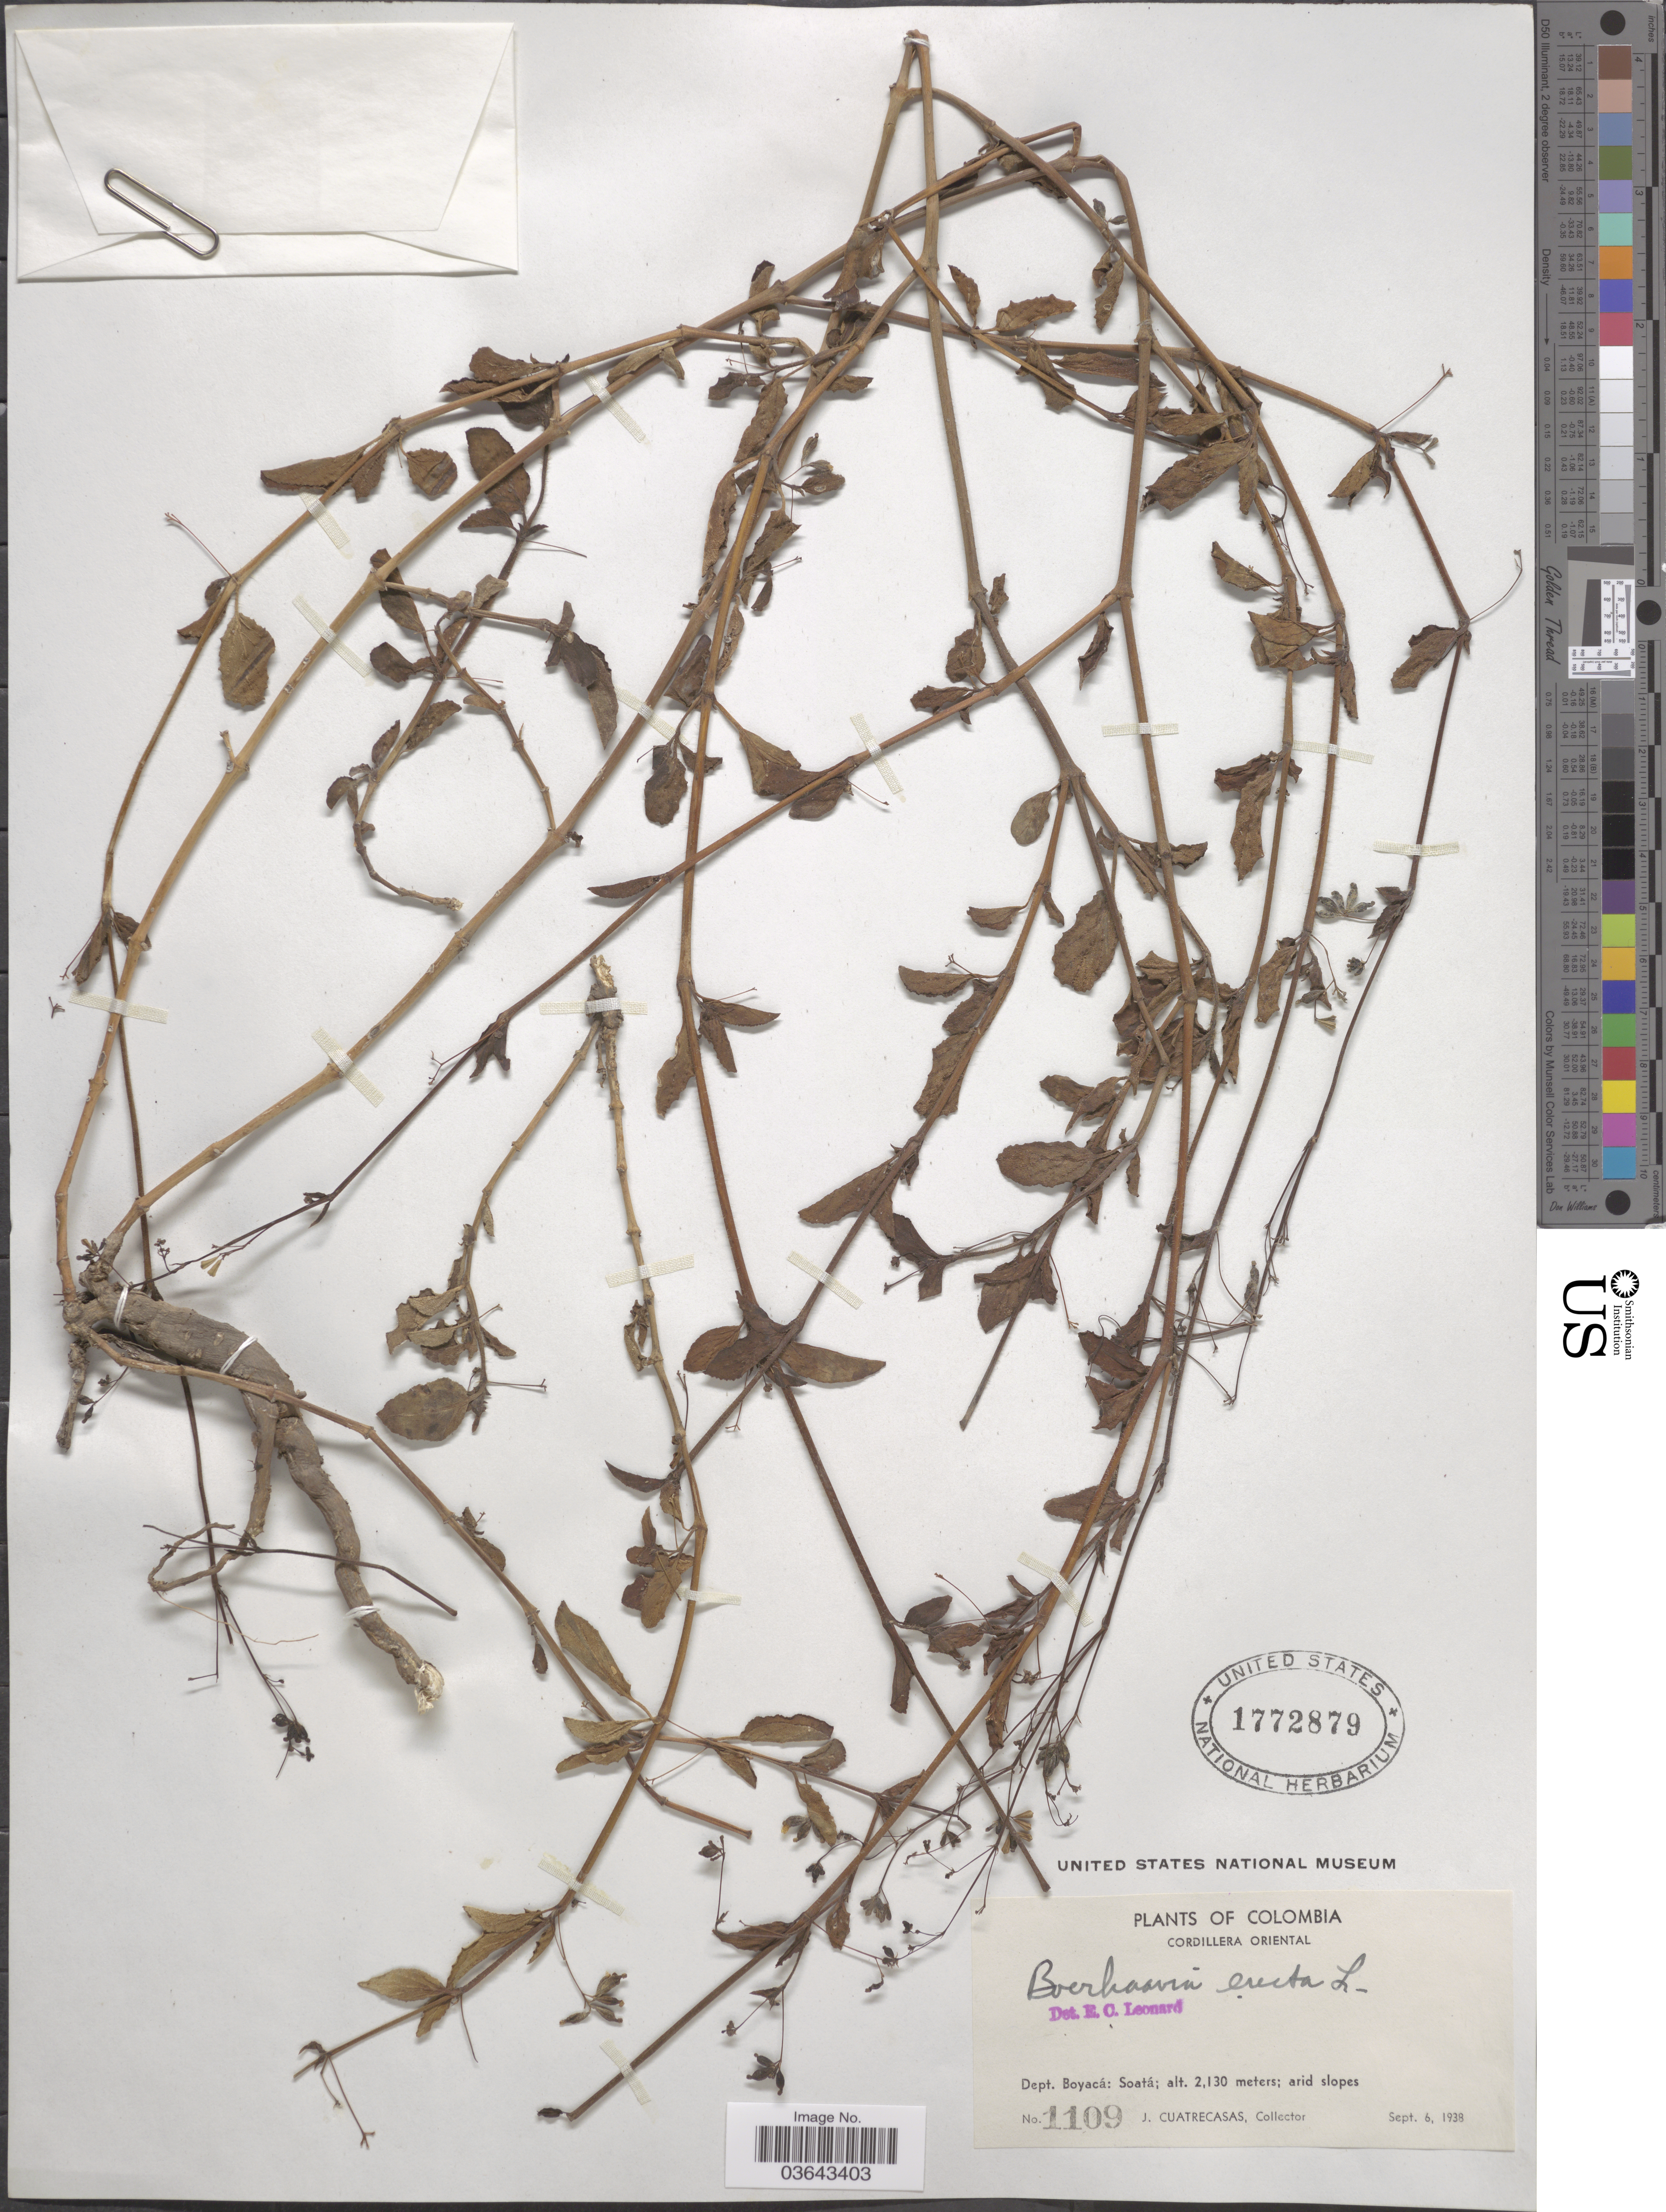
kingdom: Plantae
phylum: Tracheophyta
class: Magnoliopsida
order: Caryophyllales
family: Nyctaginaceae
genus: Boerhavia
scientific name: Boerhavia erecta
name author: L.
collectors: J. Cuatrecasas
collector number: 1109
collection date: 1938-09-06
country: Colombia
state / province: Boyacá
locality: Cordillera Oriental. Dept. Boyacá: Soatá.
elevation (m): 2130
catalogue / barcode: US 1772879